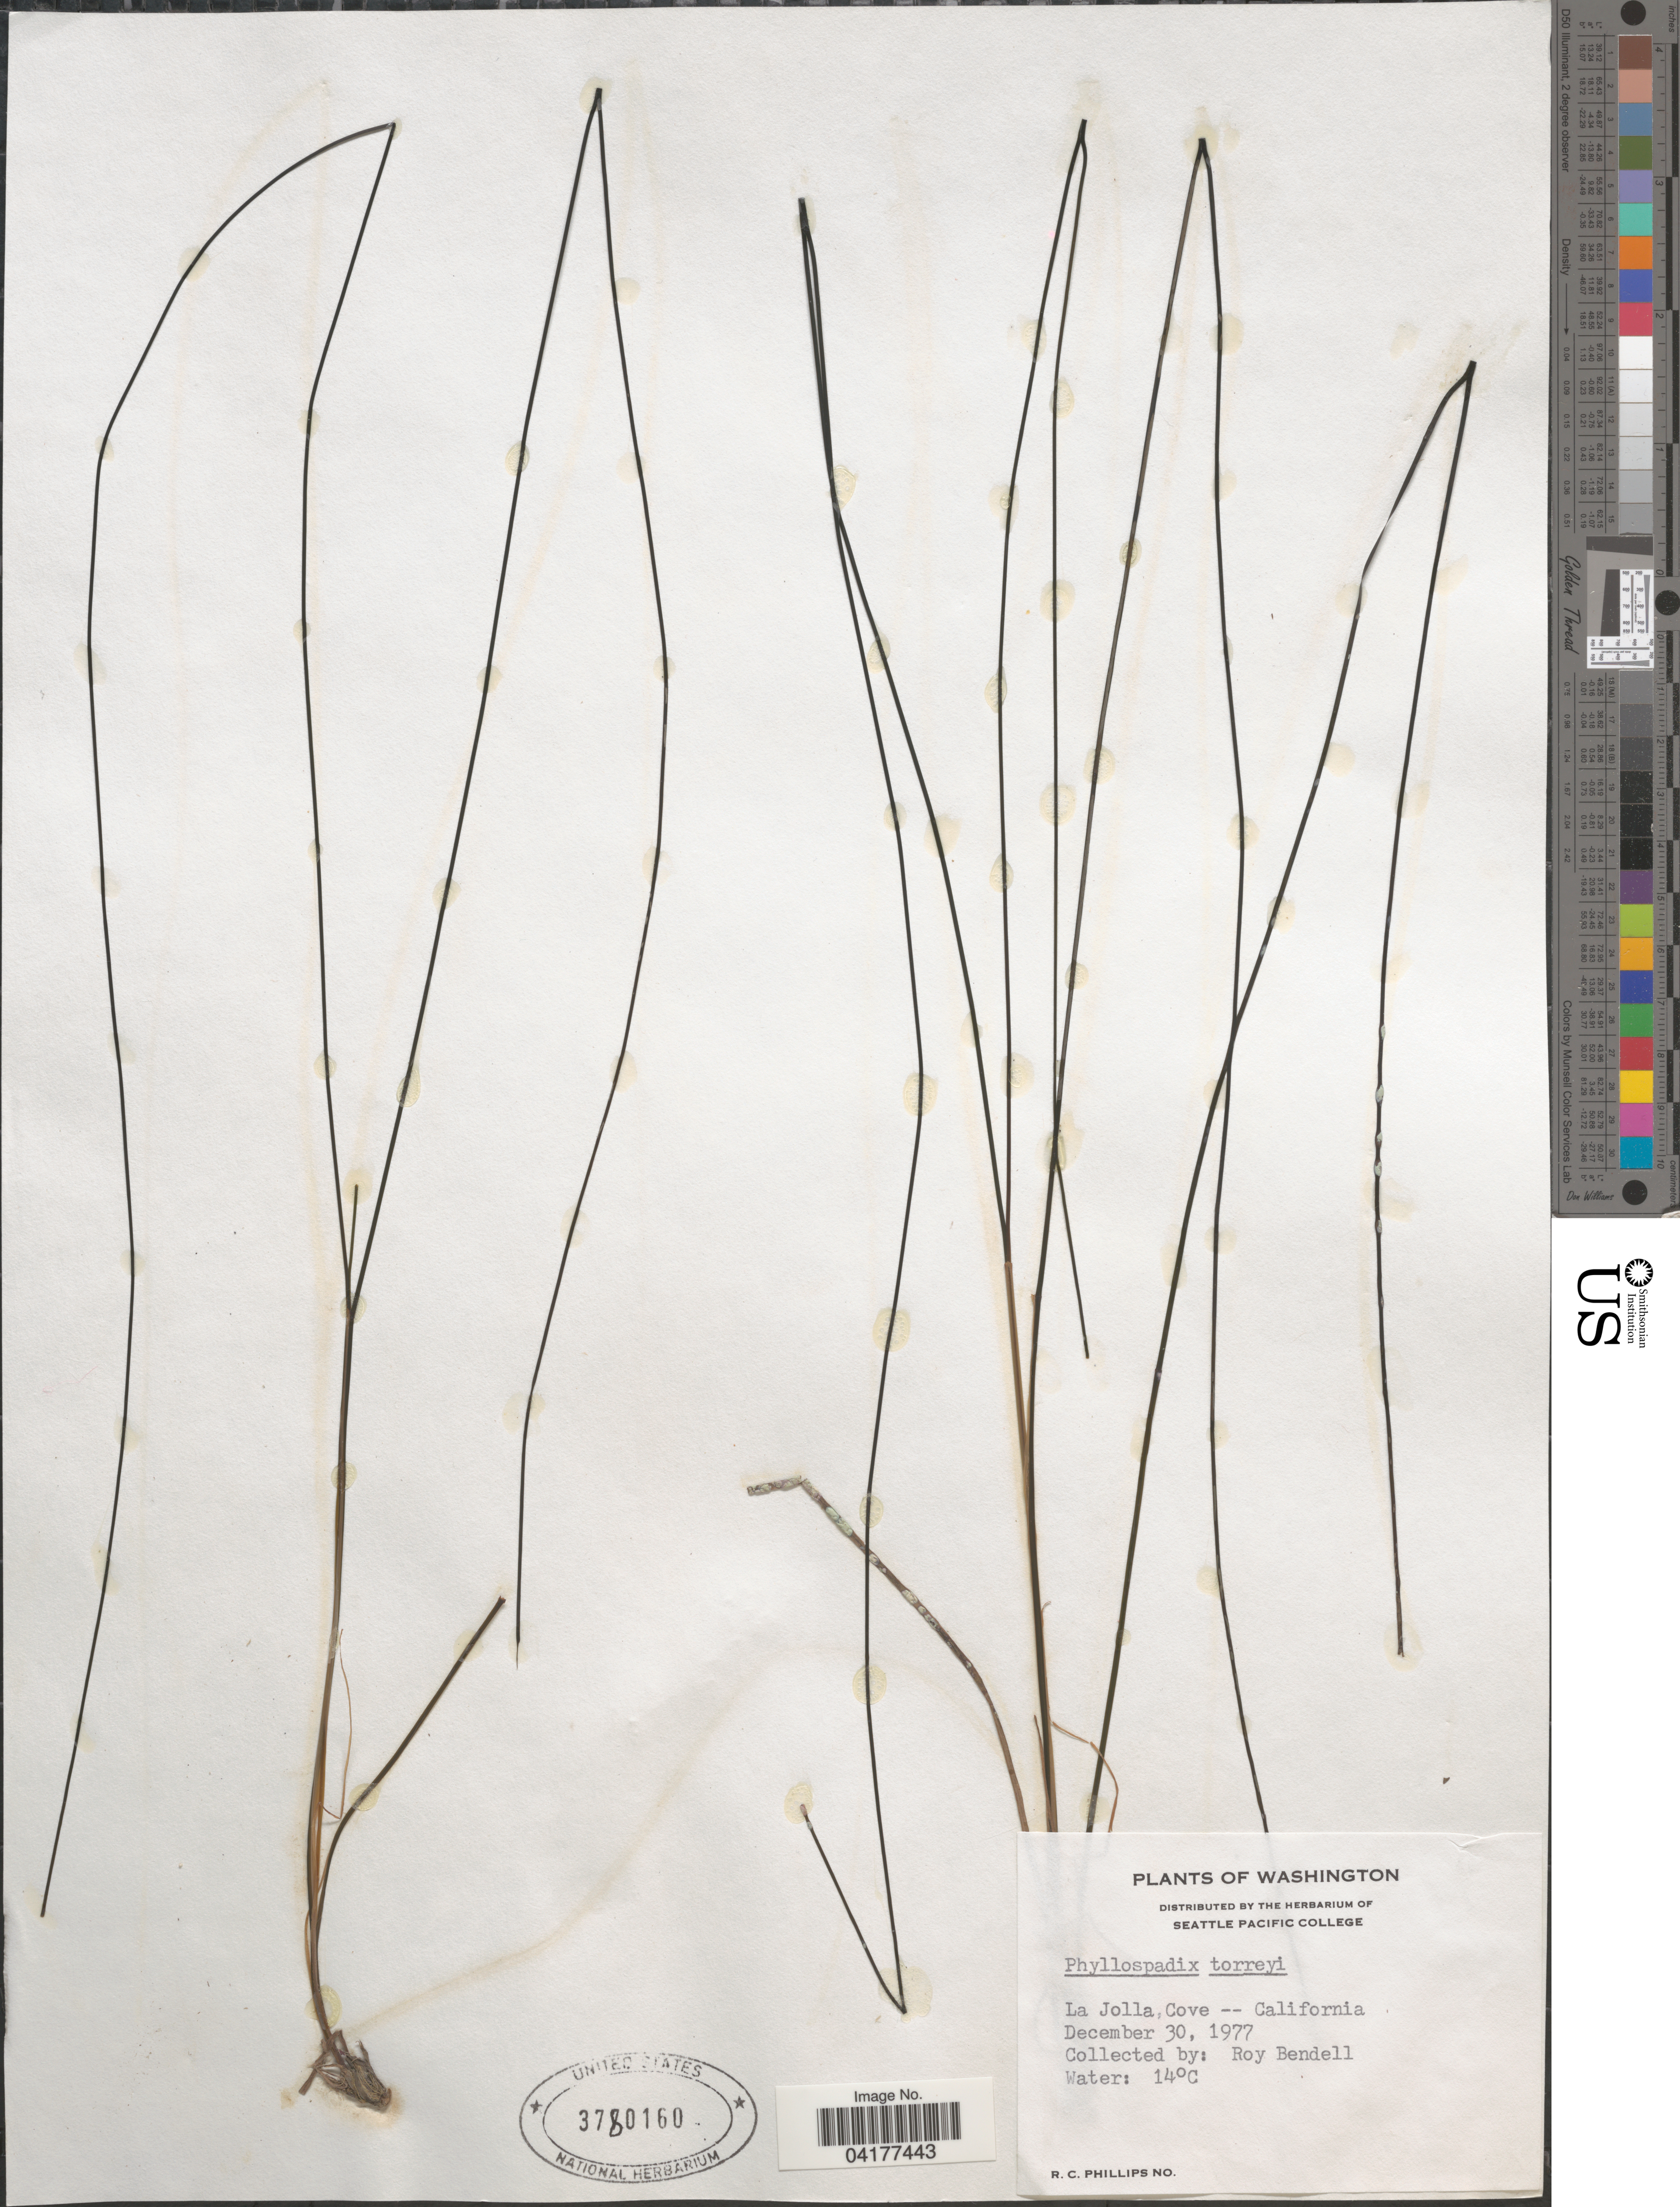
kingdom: Plantae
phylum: Tracheophyta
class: Liliopsida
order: Alismatales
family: Zosteraceae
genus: Phyllospadix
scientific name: Phyllospadix torreyi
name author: S. Watson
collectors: R. Bendell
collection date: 1977-12-30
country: United States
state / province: California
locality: La Jolla Cove.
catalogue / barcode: US 3780160